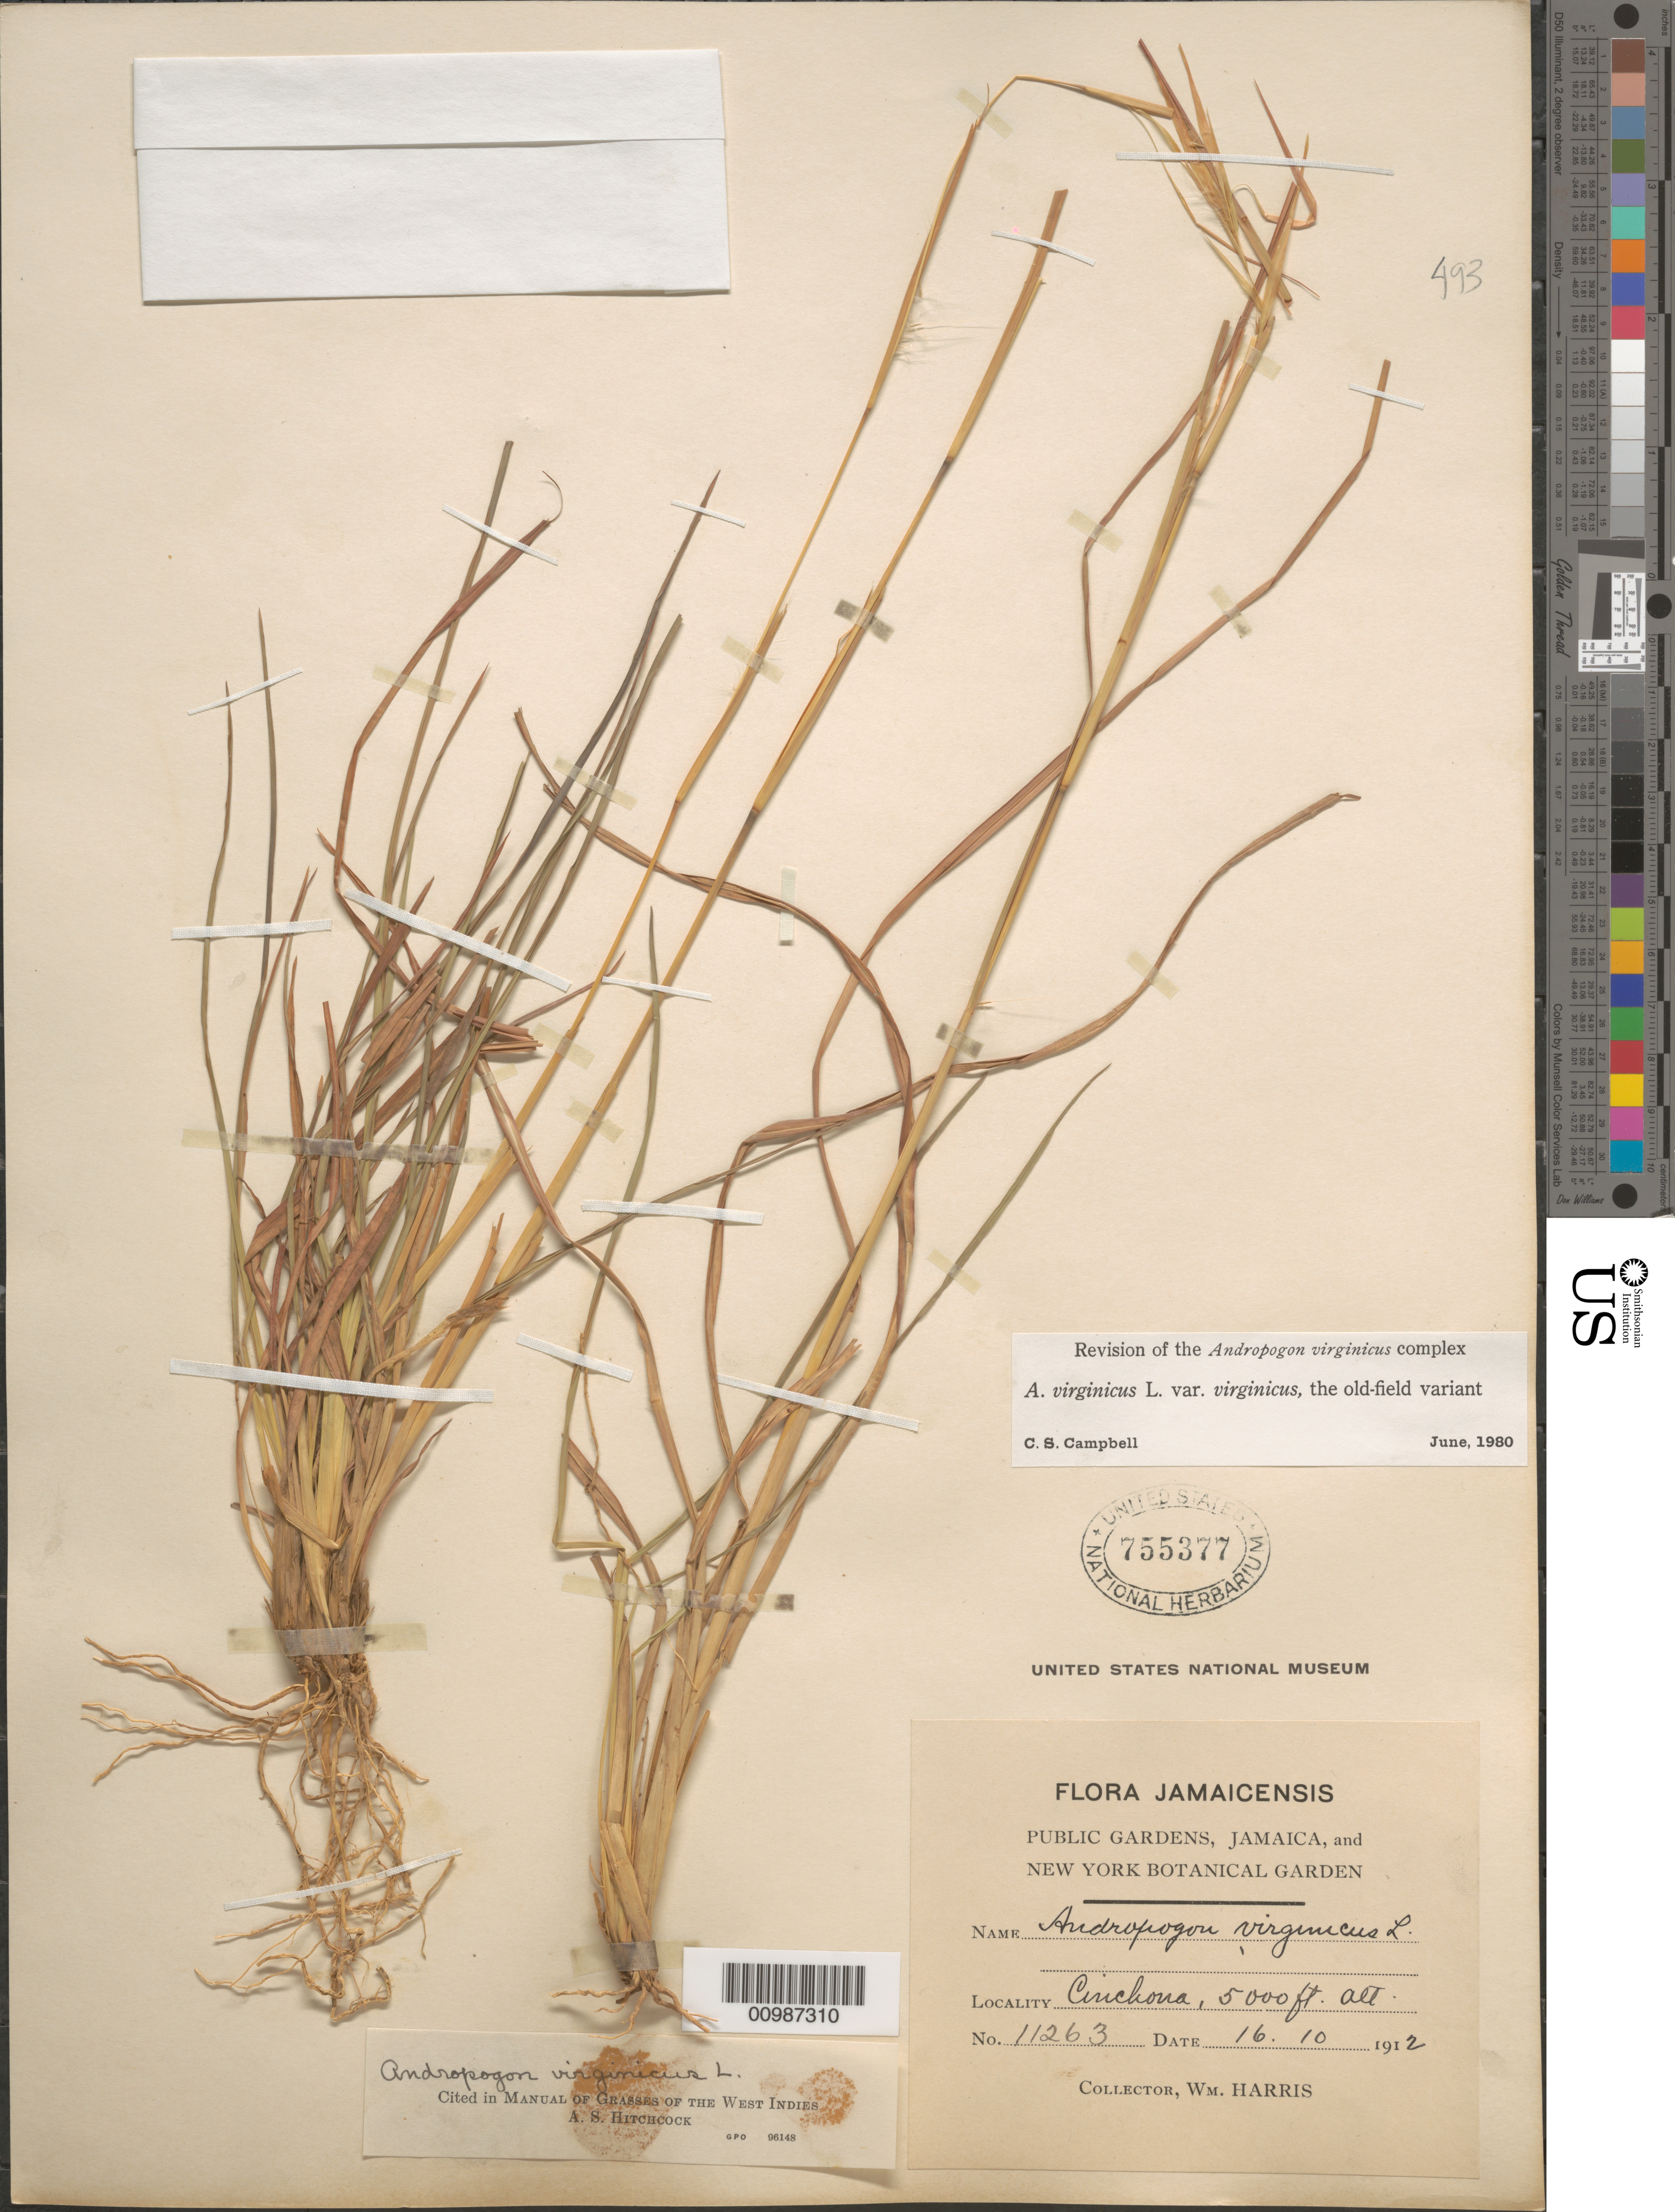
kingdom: Plantae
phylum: Tracheophyta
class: Liliopsida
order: Poales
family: Poaceae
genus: Andropogon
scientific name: Andropogon virginicus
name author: L.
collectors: W. H. Harris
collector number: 11263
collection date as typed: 16 Oct 1912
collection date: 1912-10-16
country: Jamaica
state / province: Saint Andrew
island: Jamaica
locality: Cinchona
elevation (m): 1524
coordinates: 0 N, 0 E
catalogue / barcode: US 755377